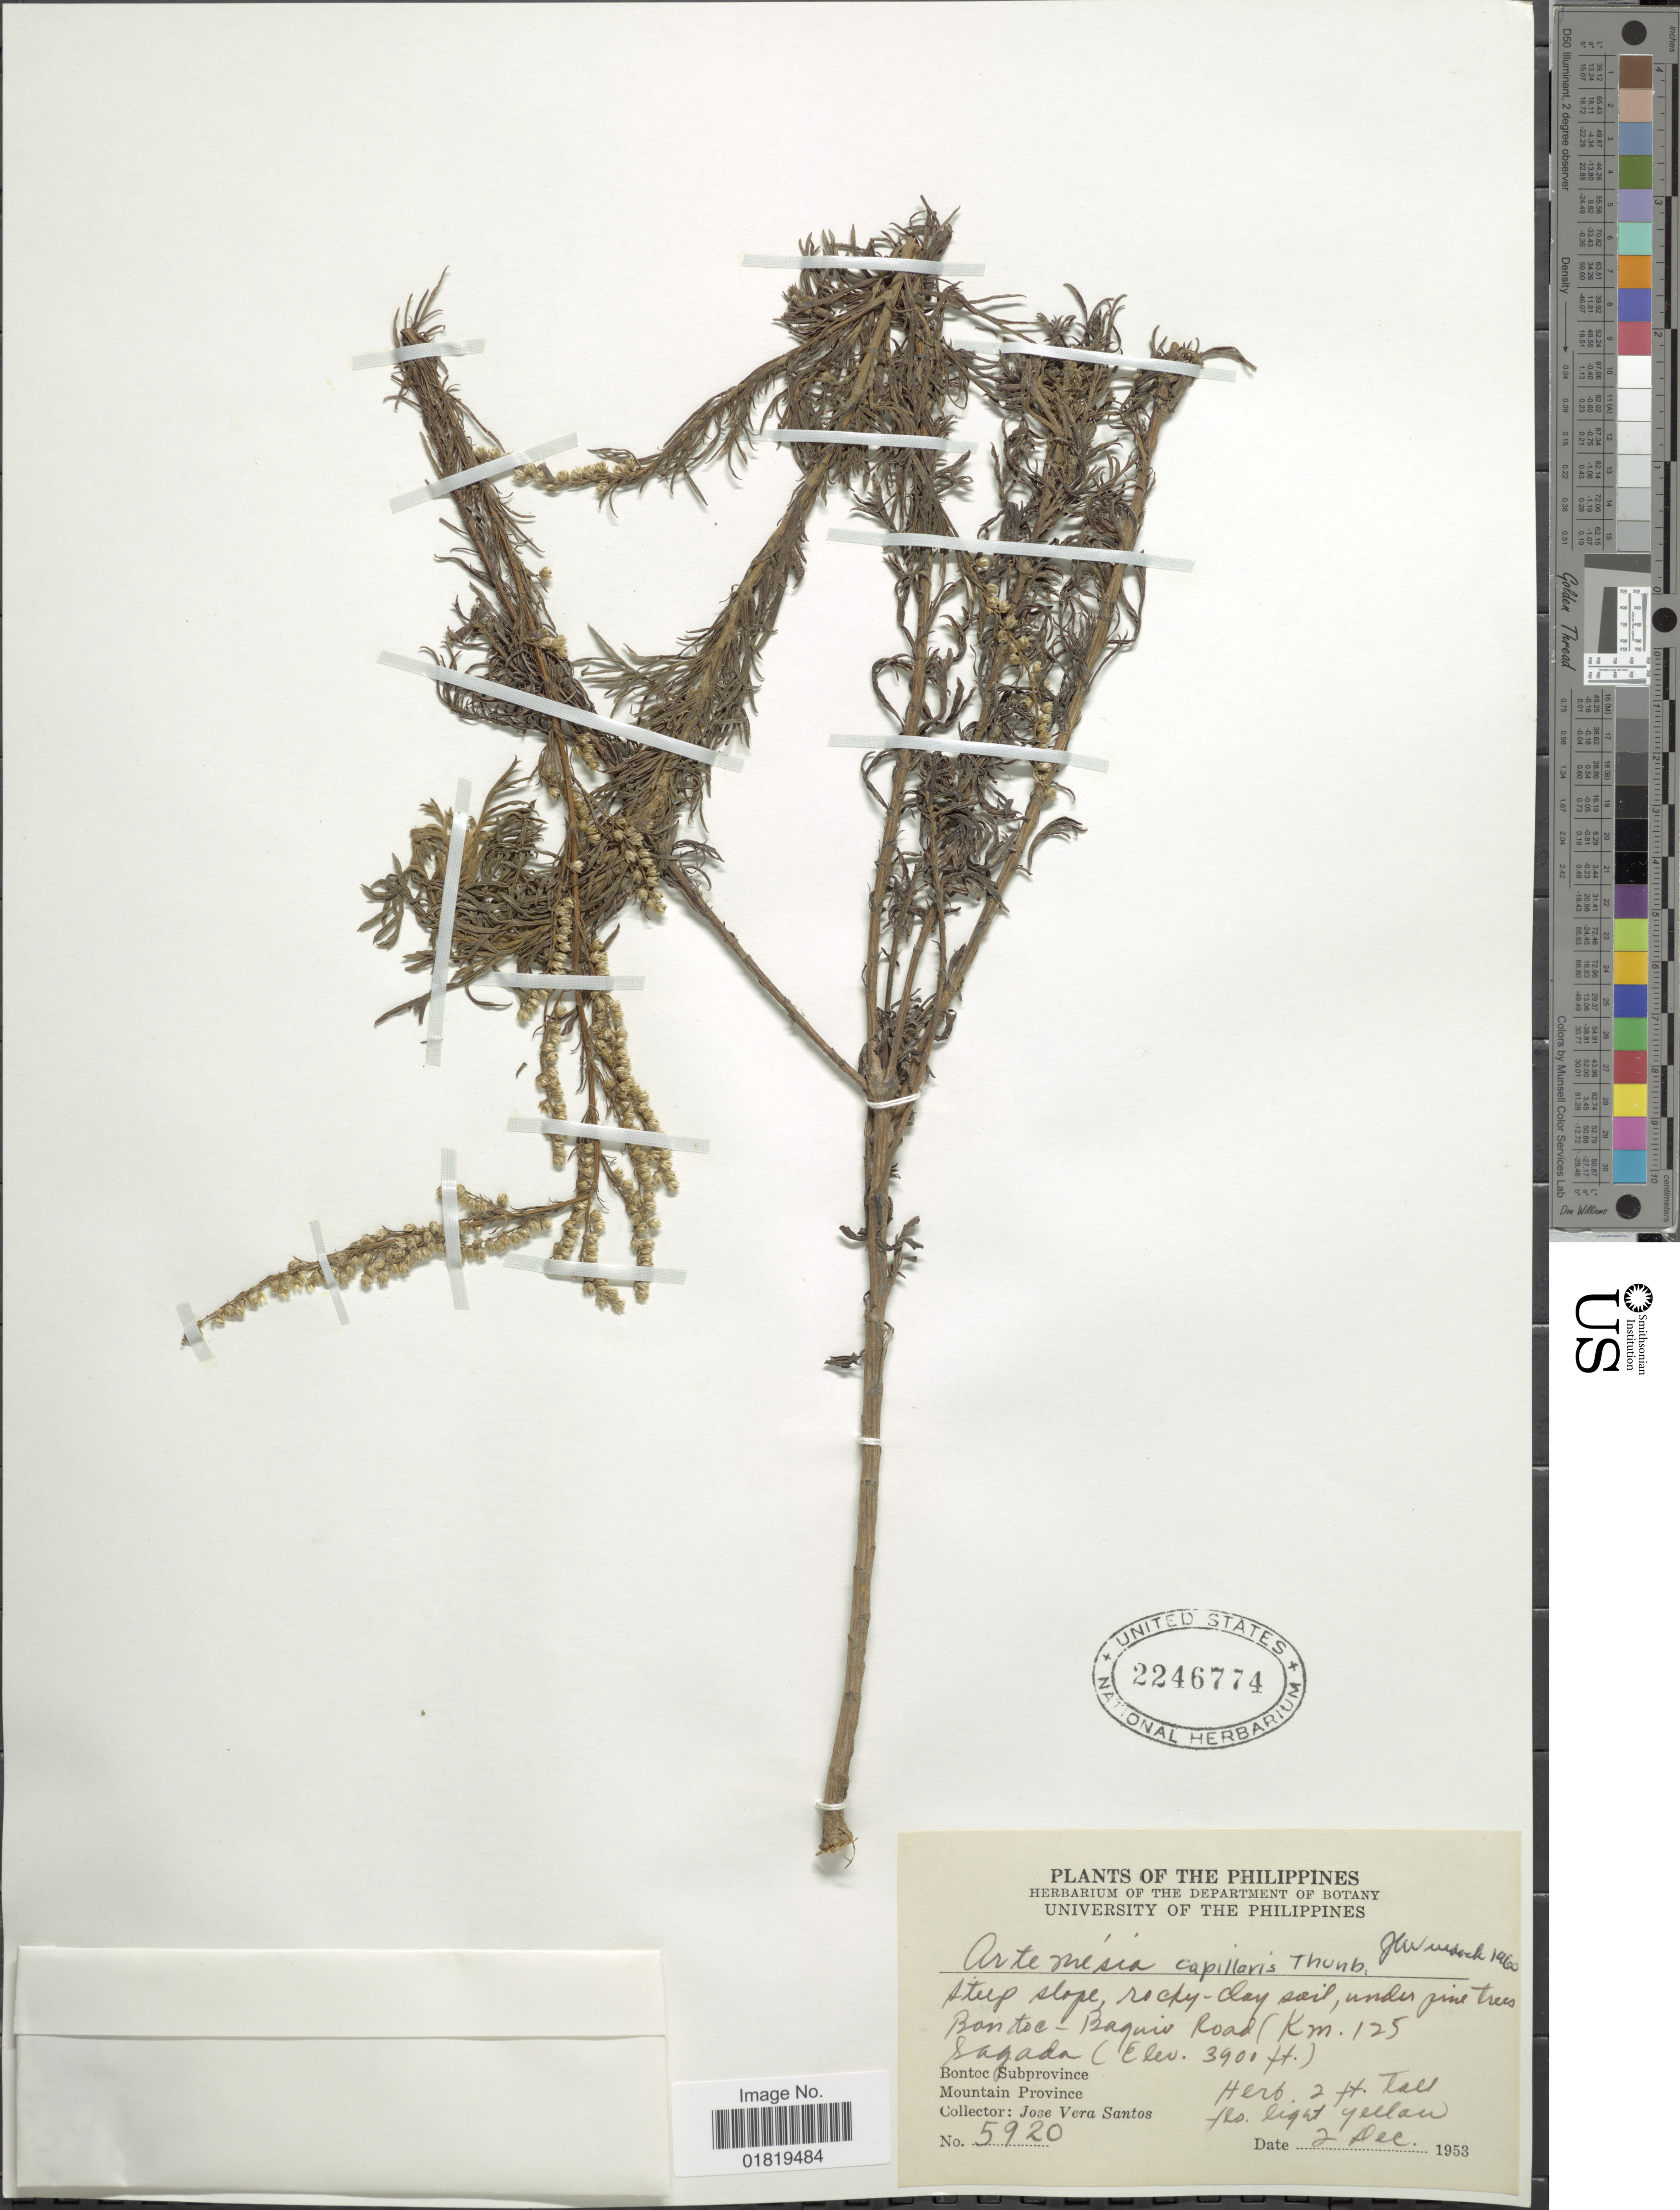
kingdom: Plantae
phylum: Tracheophyta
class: Magnoliopsida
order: Asterales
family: Asteraceae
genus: Artemisia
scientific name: Artemisia capillaris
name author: Thunb.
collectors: J. Vera Santos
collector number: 5920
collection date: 1953-12-02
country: Philippines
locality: Bontoc- Baguio Road (Km. 125 Sagada, Bontoc Subprovince, Mountain province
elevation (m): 1189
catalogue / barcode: US 2246774